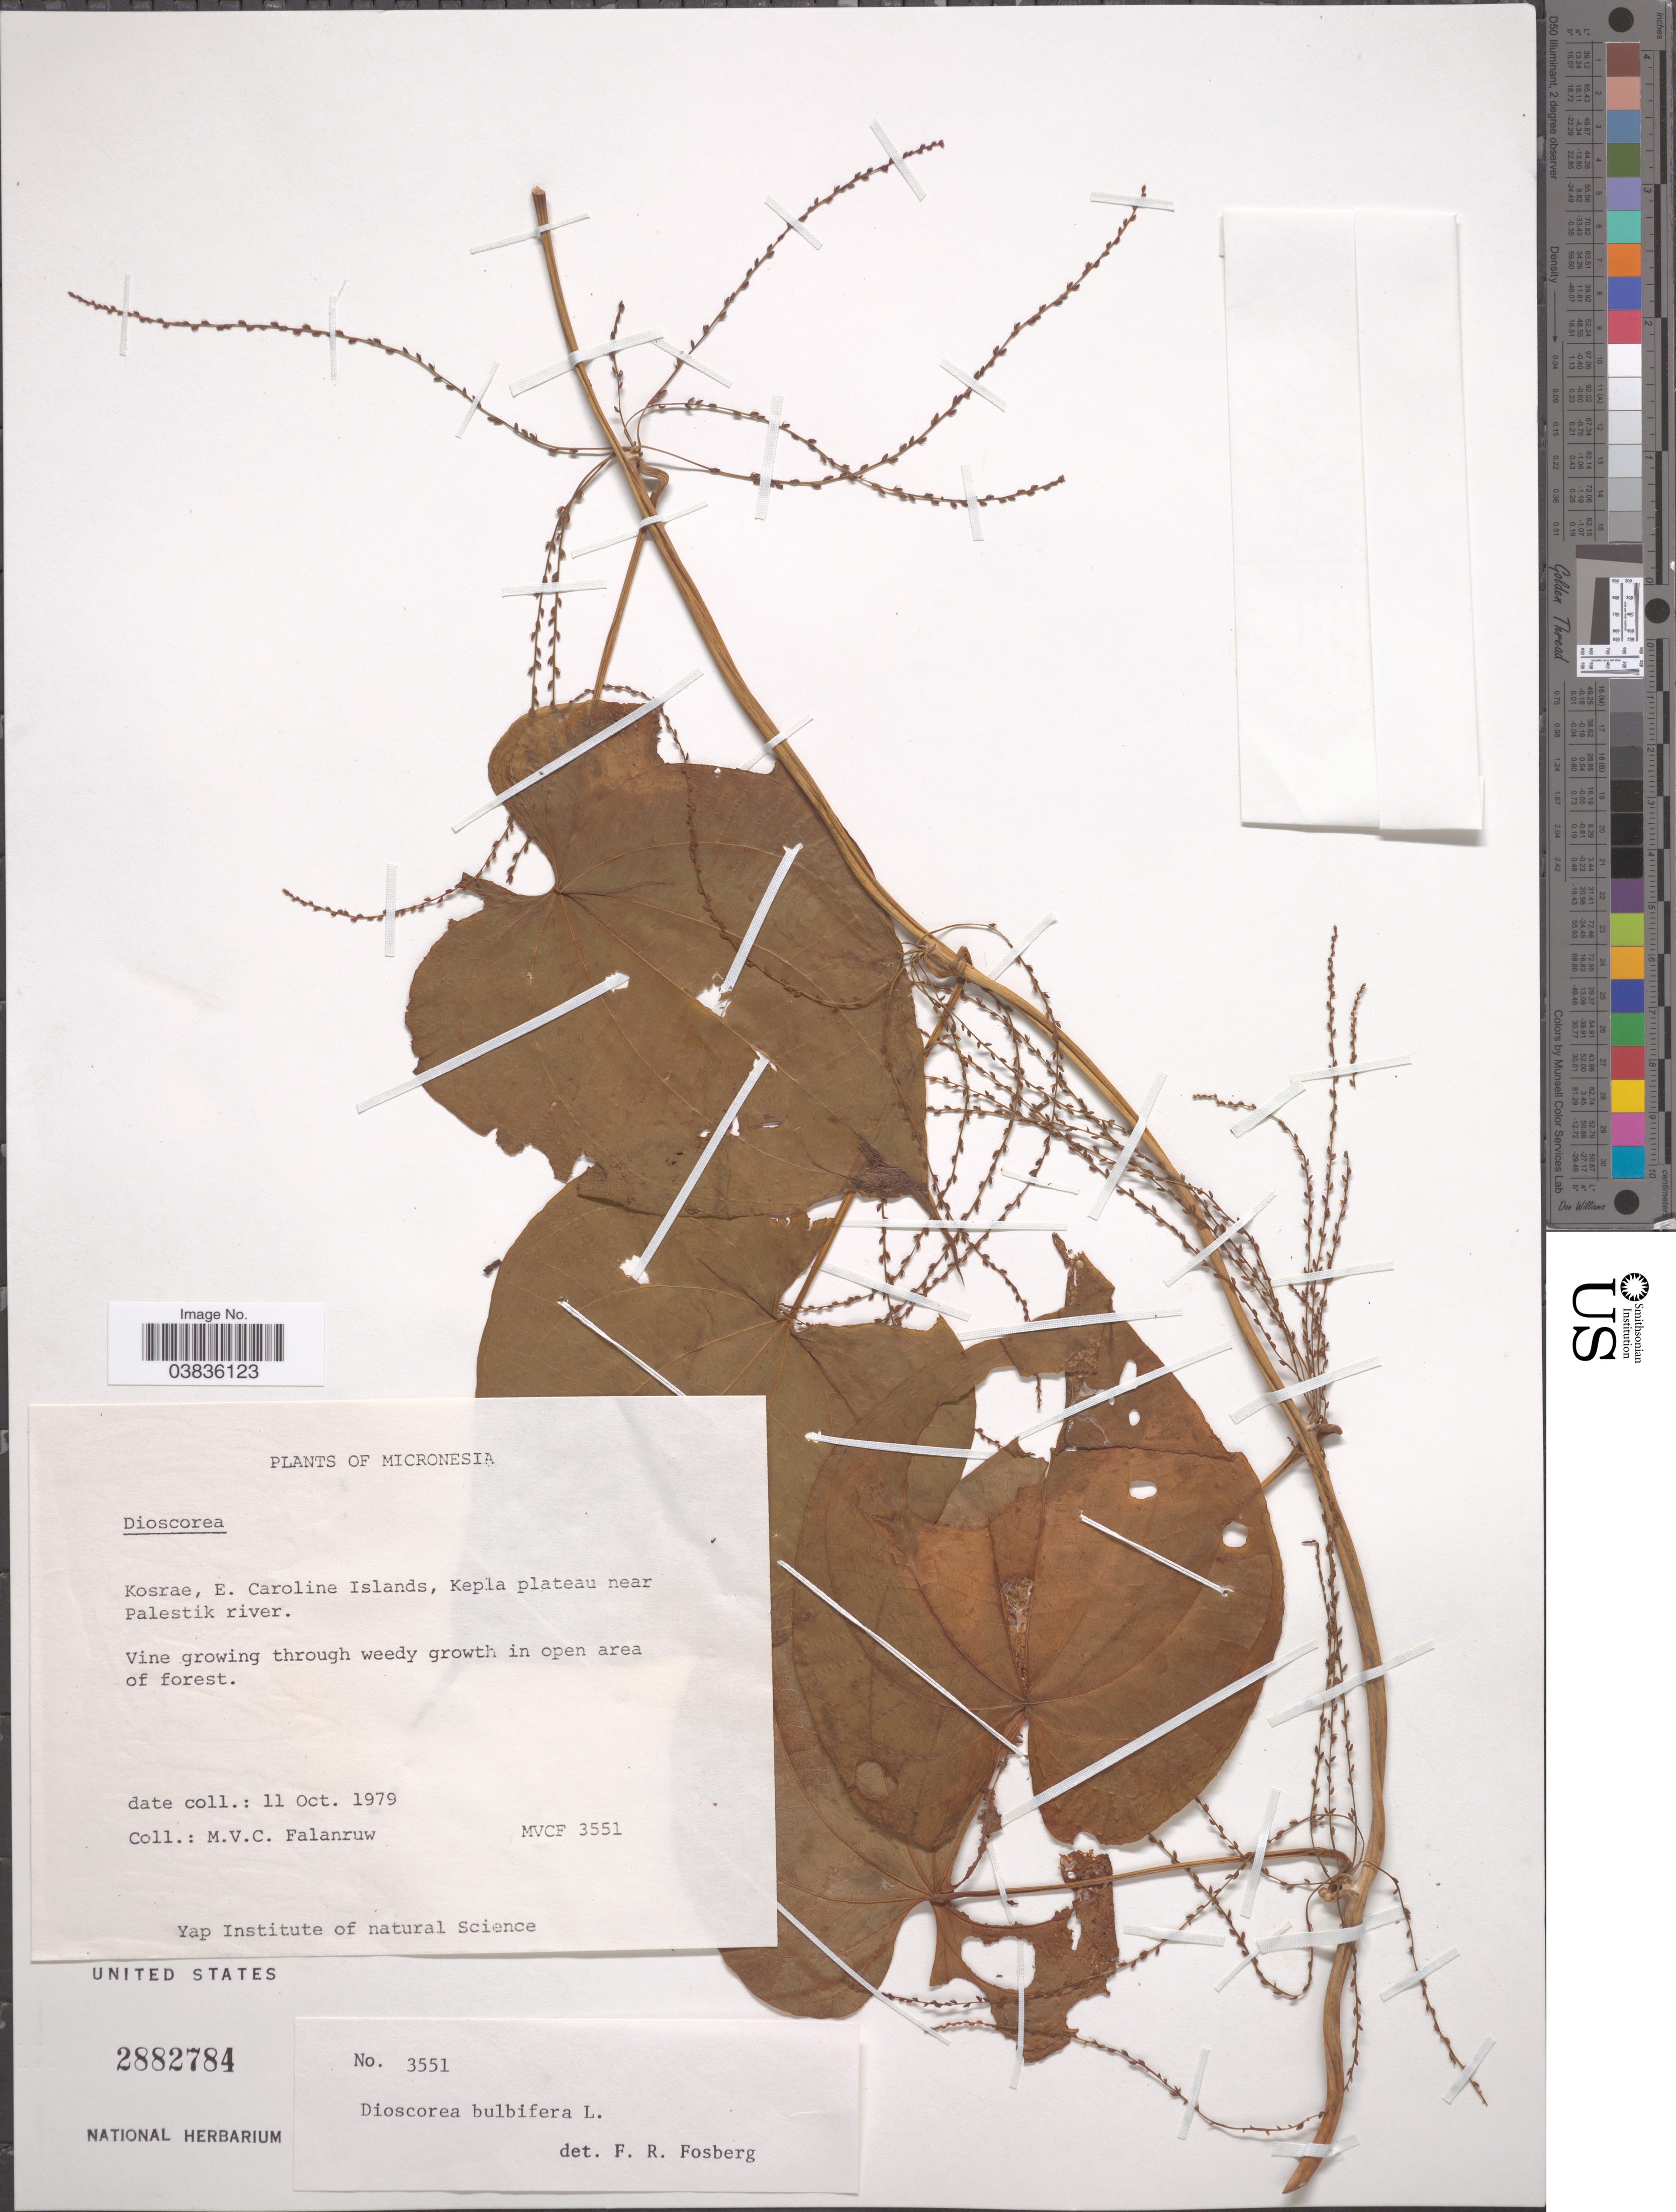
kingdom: Plantae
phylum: Tracheophyta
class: Liliopsida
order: Dioscoreales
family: Dioscoreaceae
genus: Dioscorea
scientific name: Dioscorea bulbifera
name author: L.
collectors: M. V. Falanruw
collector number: MVCF 3551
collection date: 1979-10-11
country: Micronesia, Federated States of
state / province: Kosrae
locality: E. Caroline Islands, Kepla plateau, near Palestik river.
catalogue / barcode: US 2882784